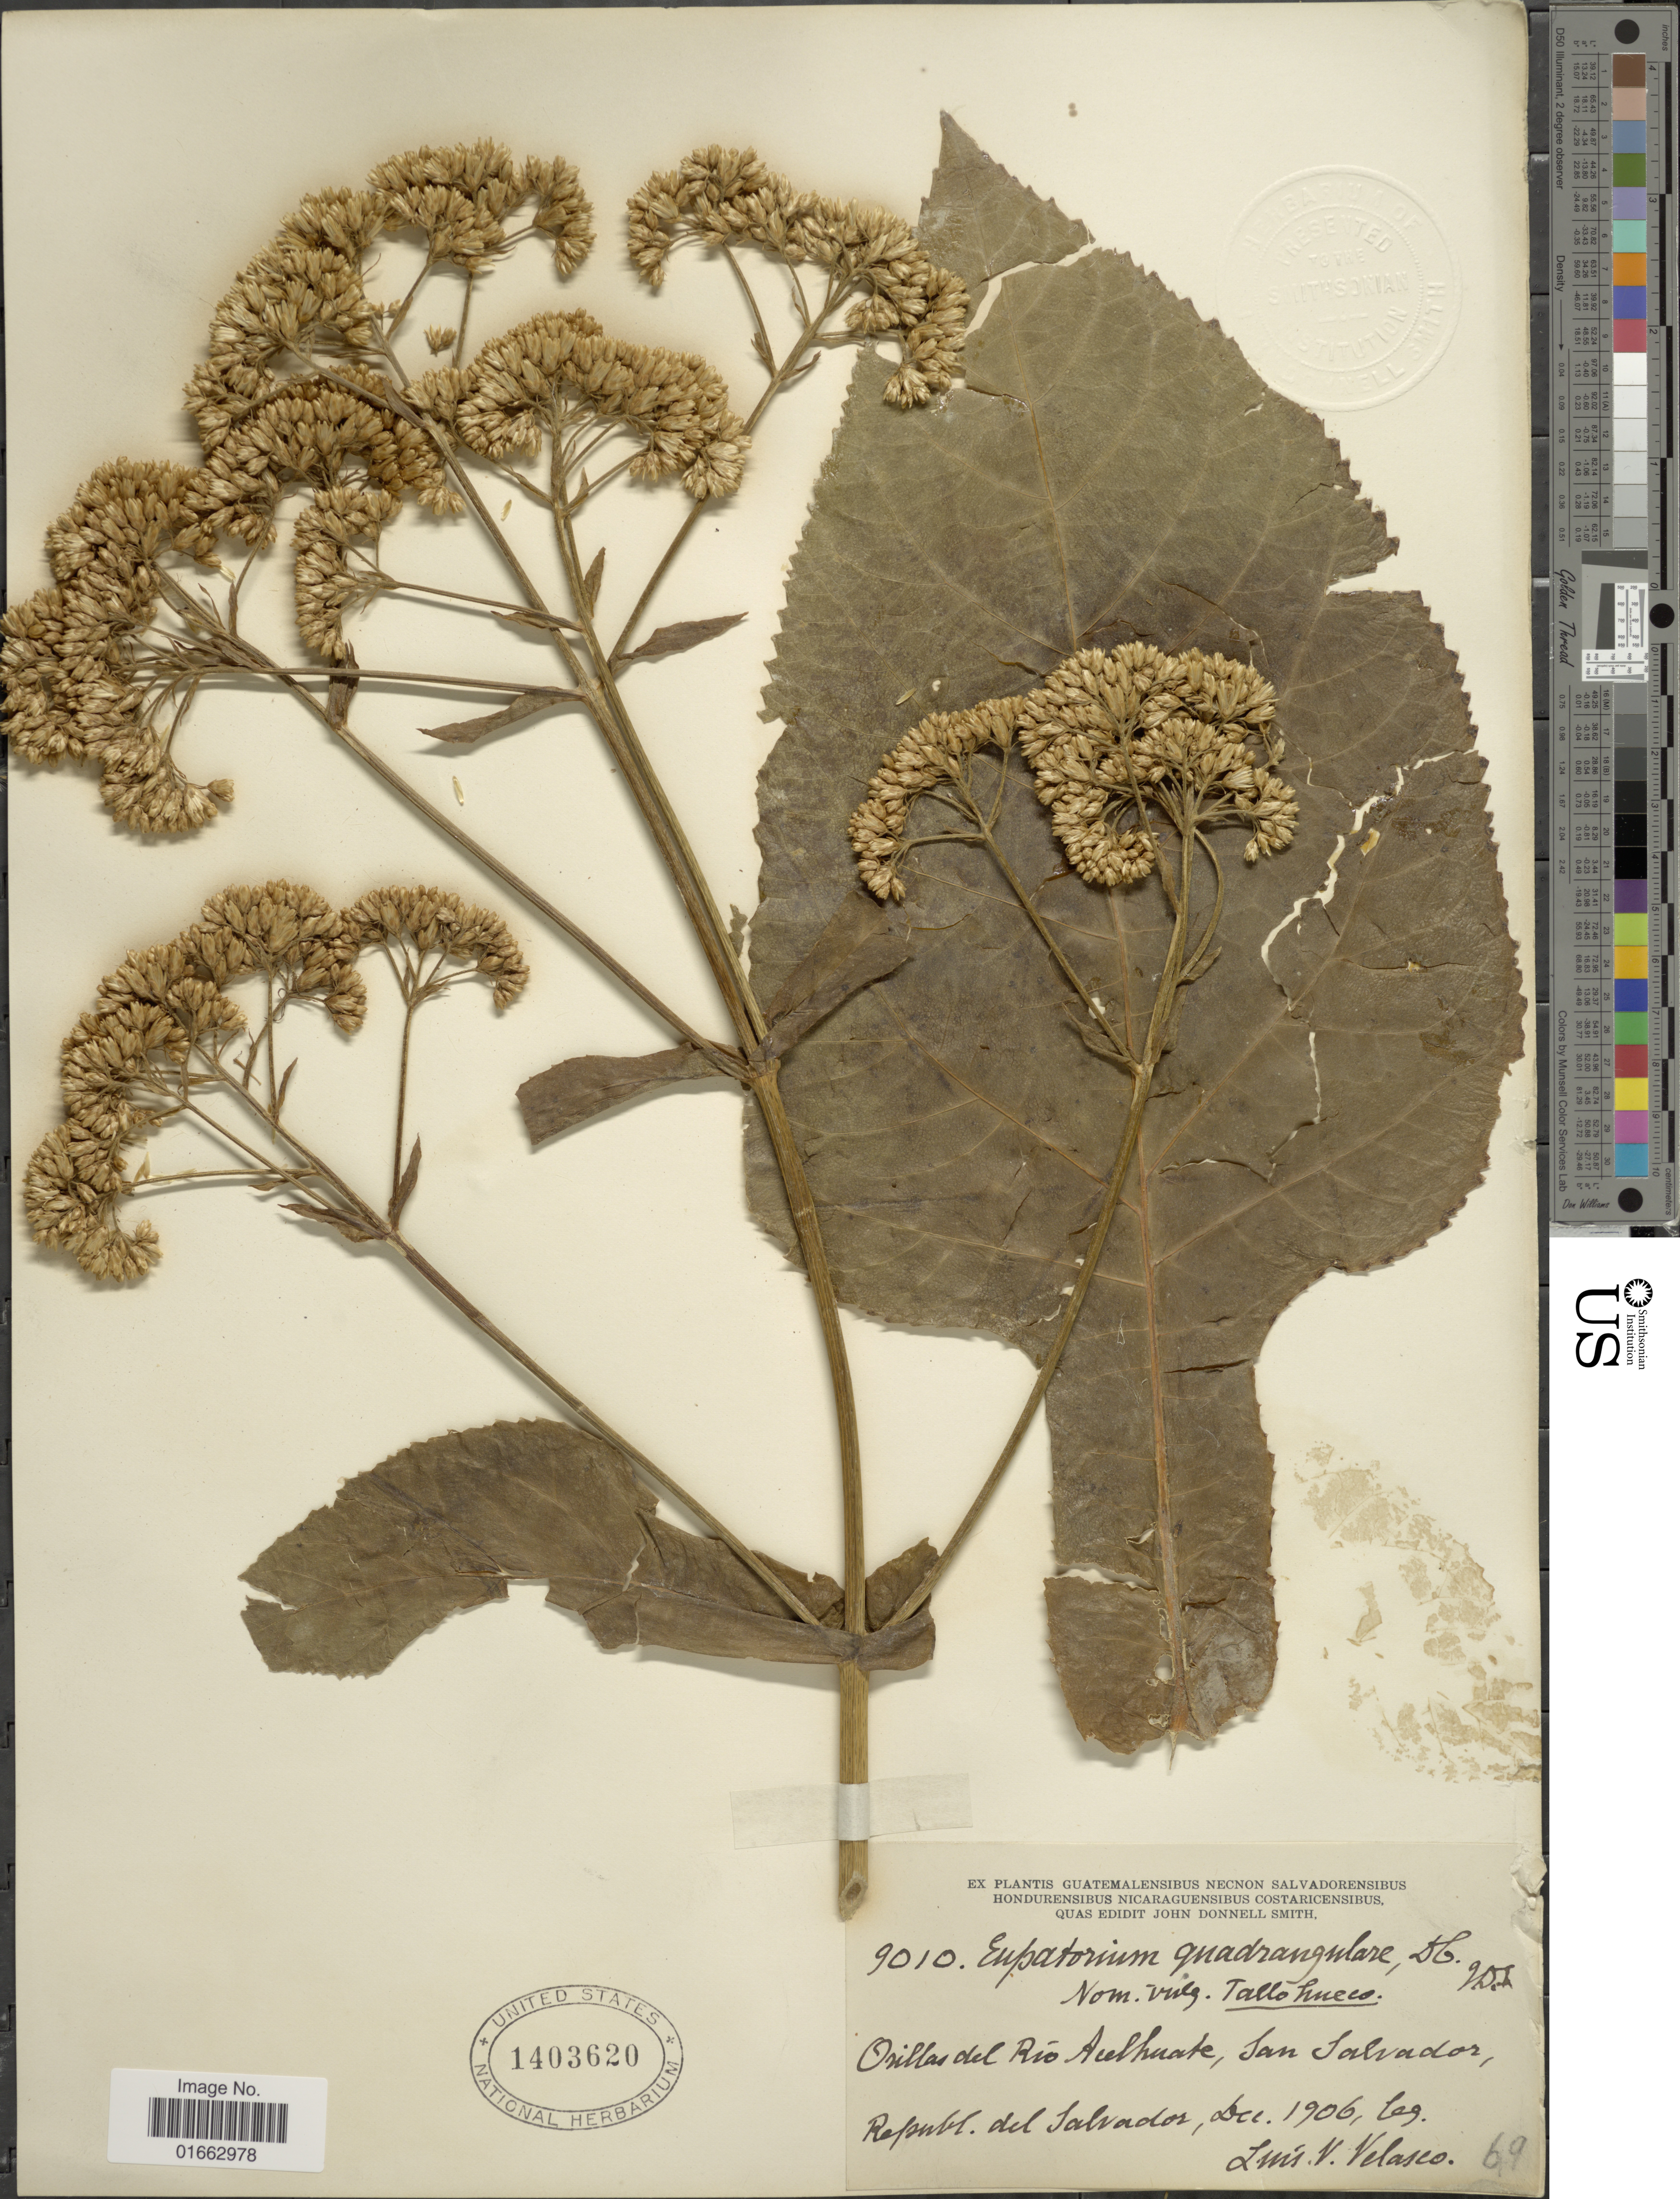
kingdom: Plantae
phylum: Tracheophyta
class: Magnoliopsida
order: Asterales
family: Asteraceae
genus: Critonia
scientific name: Critonia quadrangularis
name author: (DC.) R.M. King & H. Rob.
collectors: L. Velasco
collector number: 69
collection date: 1906-12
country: El Salvador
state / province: San Salvador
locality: Orillas del Río Acelhuate, San Salvador, republ. del Salvador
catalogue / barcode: US 1403620